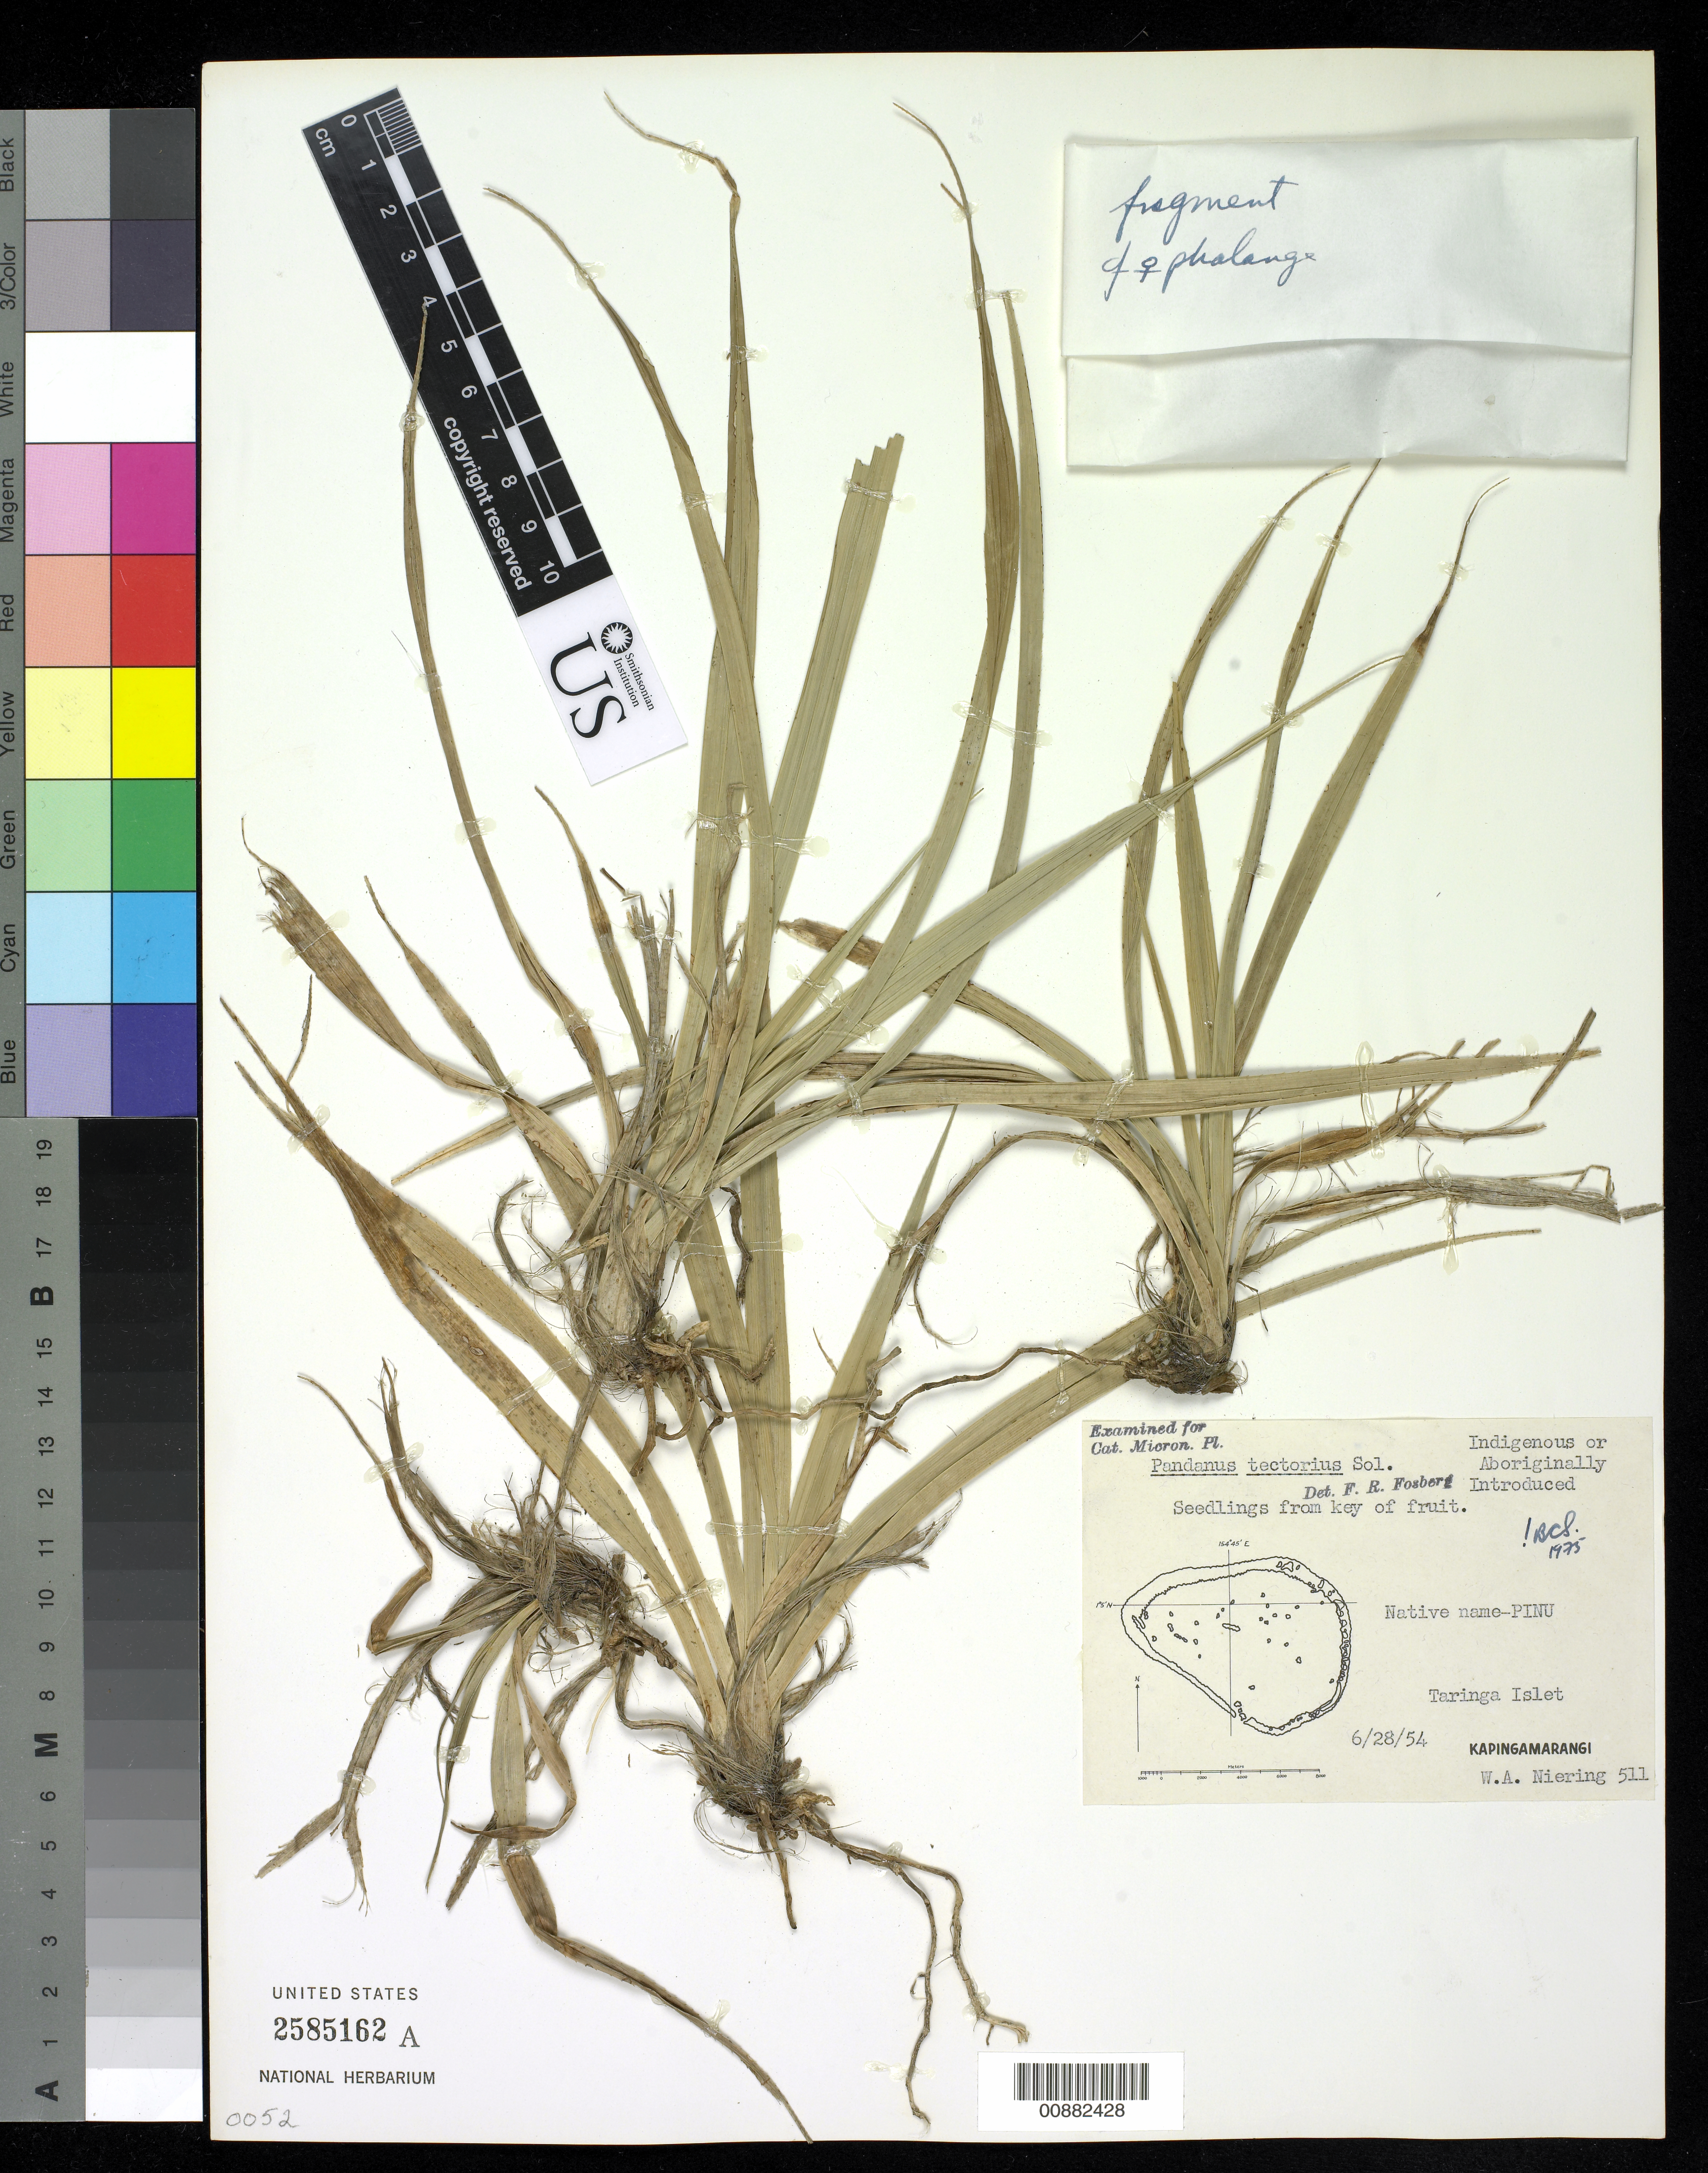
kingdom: Plantae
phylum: Tracheophyta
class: Liliopsida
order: Pandanales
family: Pandanaceae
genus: Pandanus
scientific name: Pandanus tectorius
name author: Parkinson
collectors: W. Niering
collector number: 511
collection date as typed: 28 Jun 1954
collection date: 1954-06-28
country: Micronesia, Federated States of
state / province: Pohnpei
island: Kapingamarangi Atoll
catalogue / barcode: US 2585162